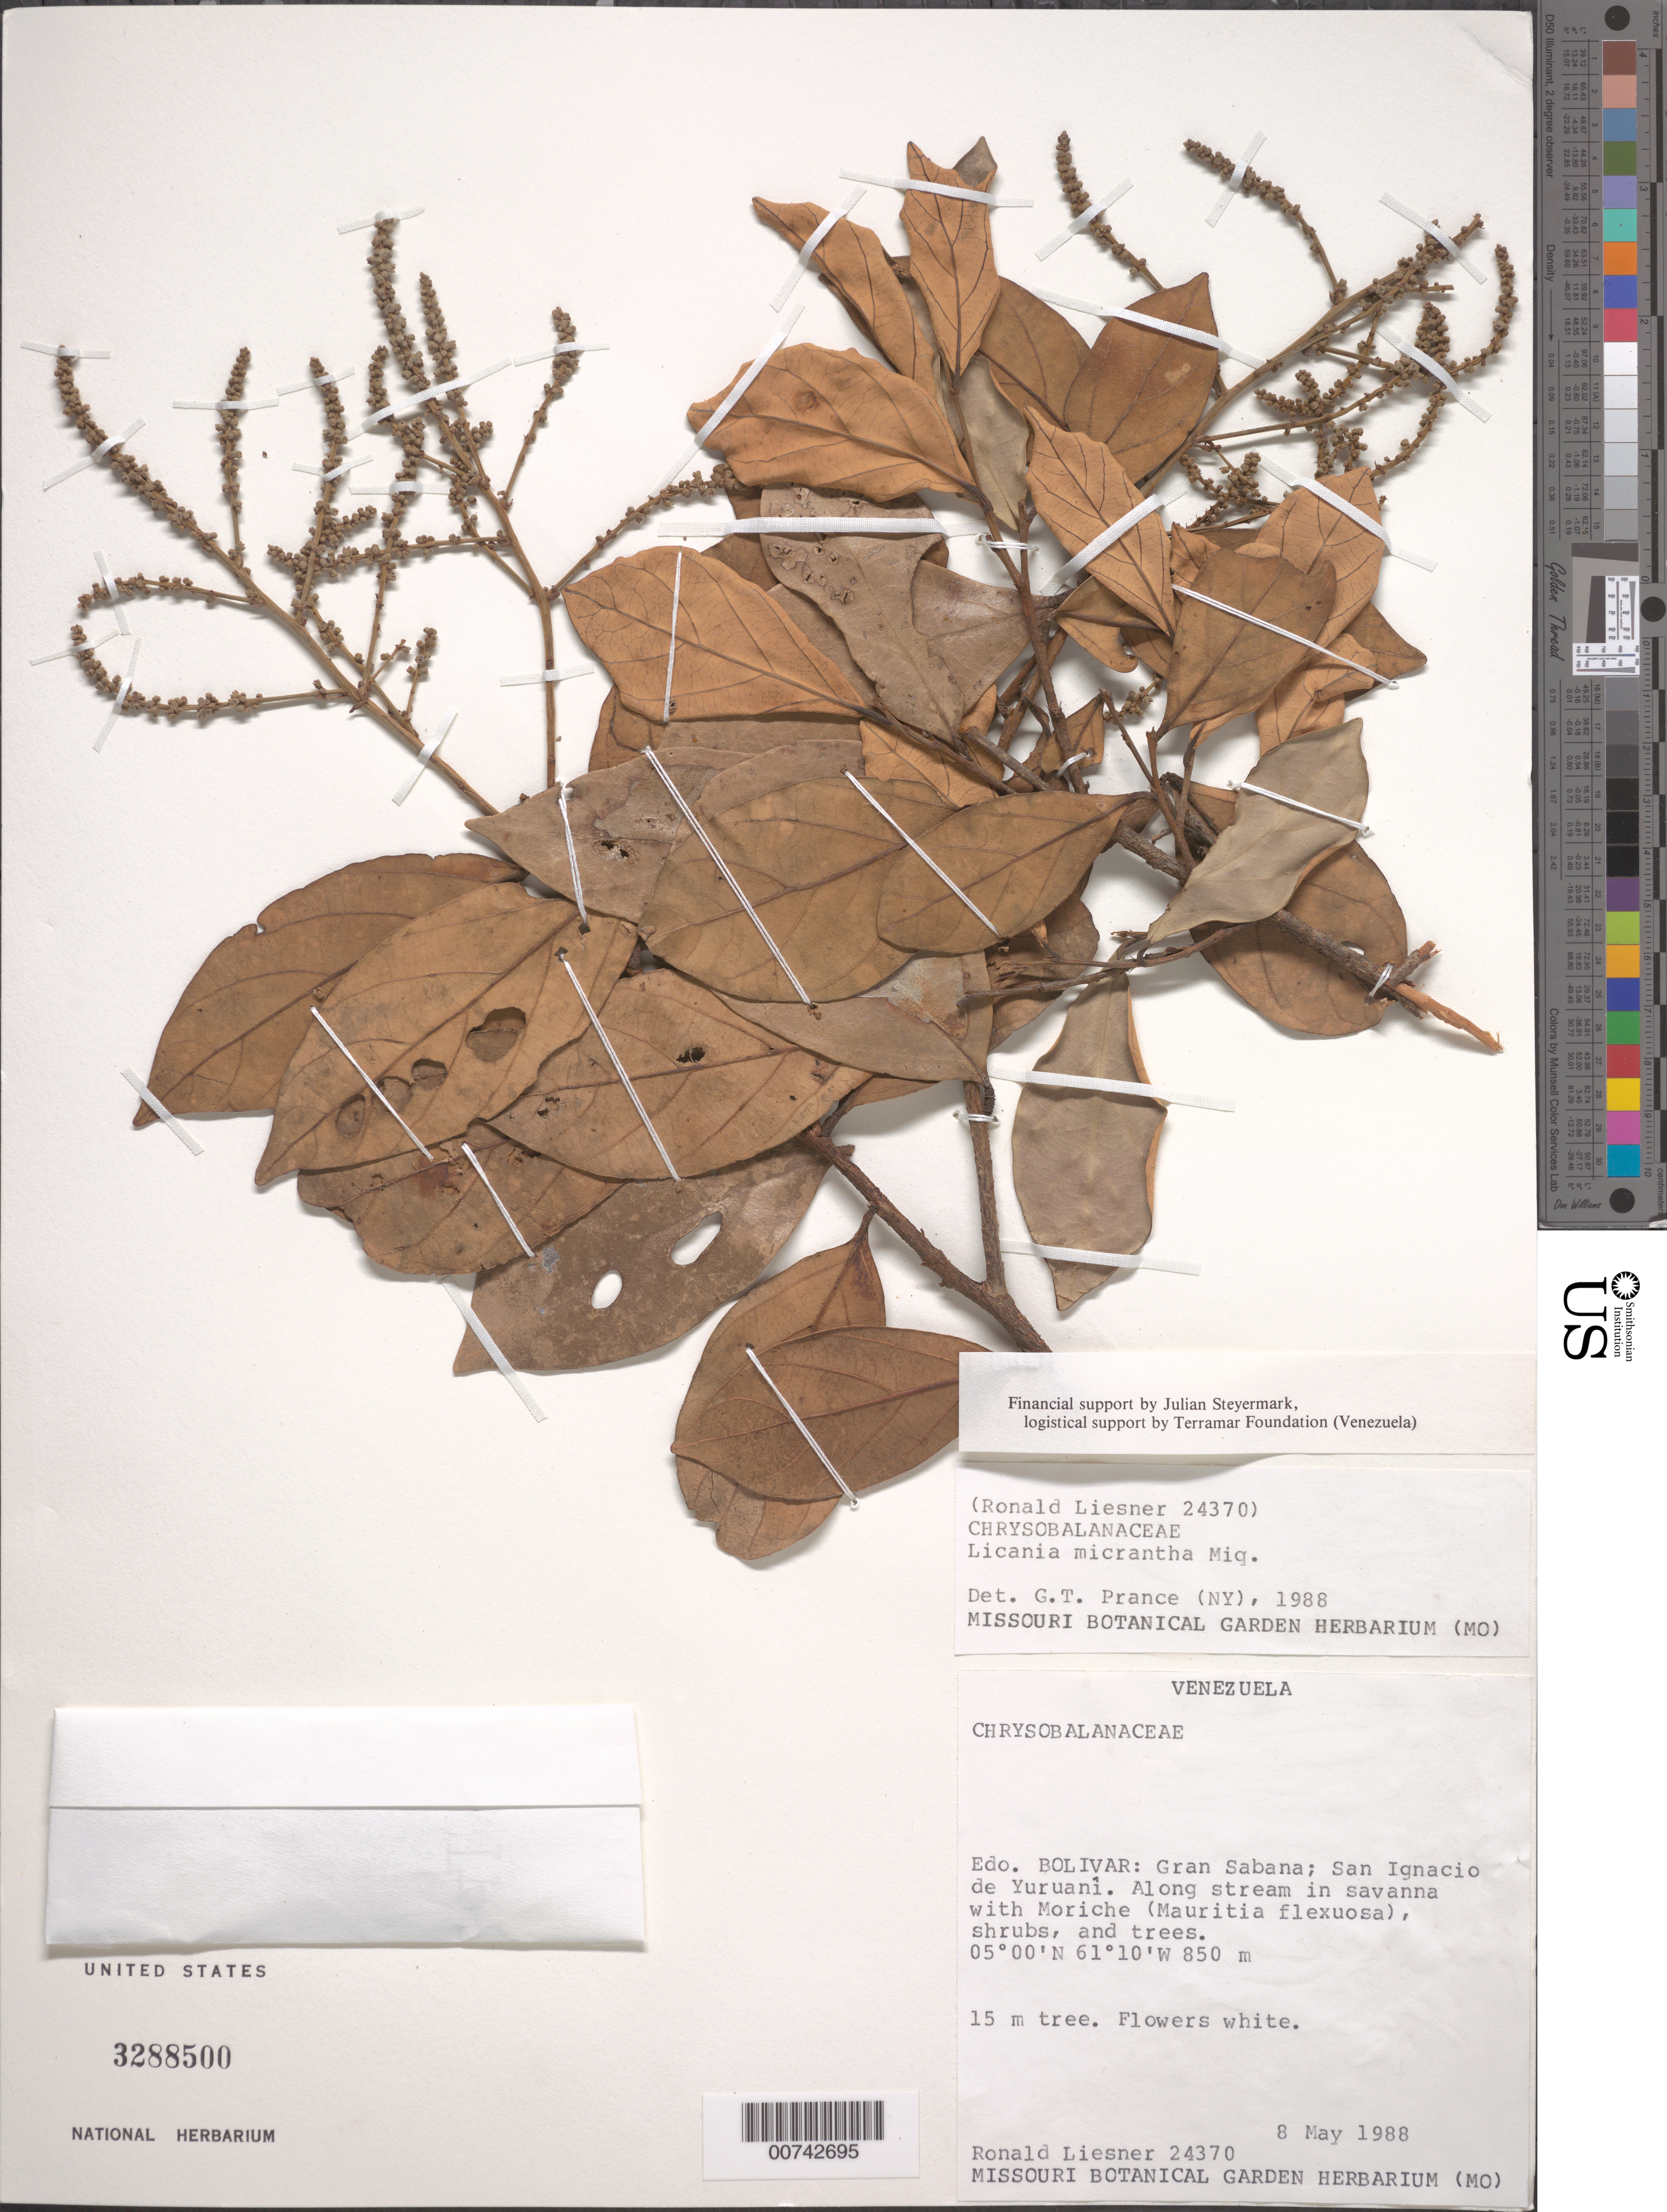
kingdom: Plantae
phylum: Tracheophyta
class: Magnoliopsida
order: Malpighiales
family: Chrysobalanaceae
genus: Licania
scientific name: Licania micrantha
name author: Miq.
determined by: Prance, G. T.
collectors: R. L. Liesner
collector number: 24370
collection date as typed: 8-May-88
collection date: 1988-05-08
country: Venezuela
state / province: Bolívar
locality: Gran Sabana, San Ignacio de Yuruani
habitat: Along stream in savanna with Mauritia flexuosa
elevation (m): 850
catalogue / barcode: US 3288500